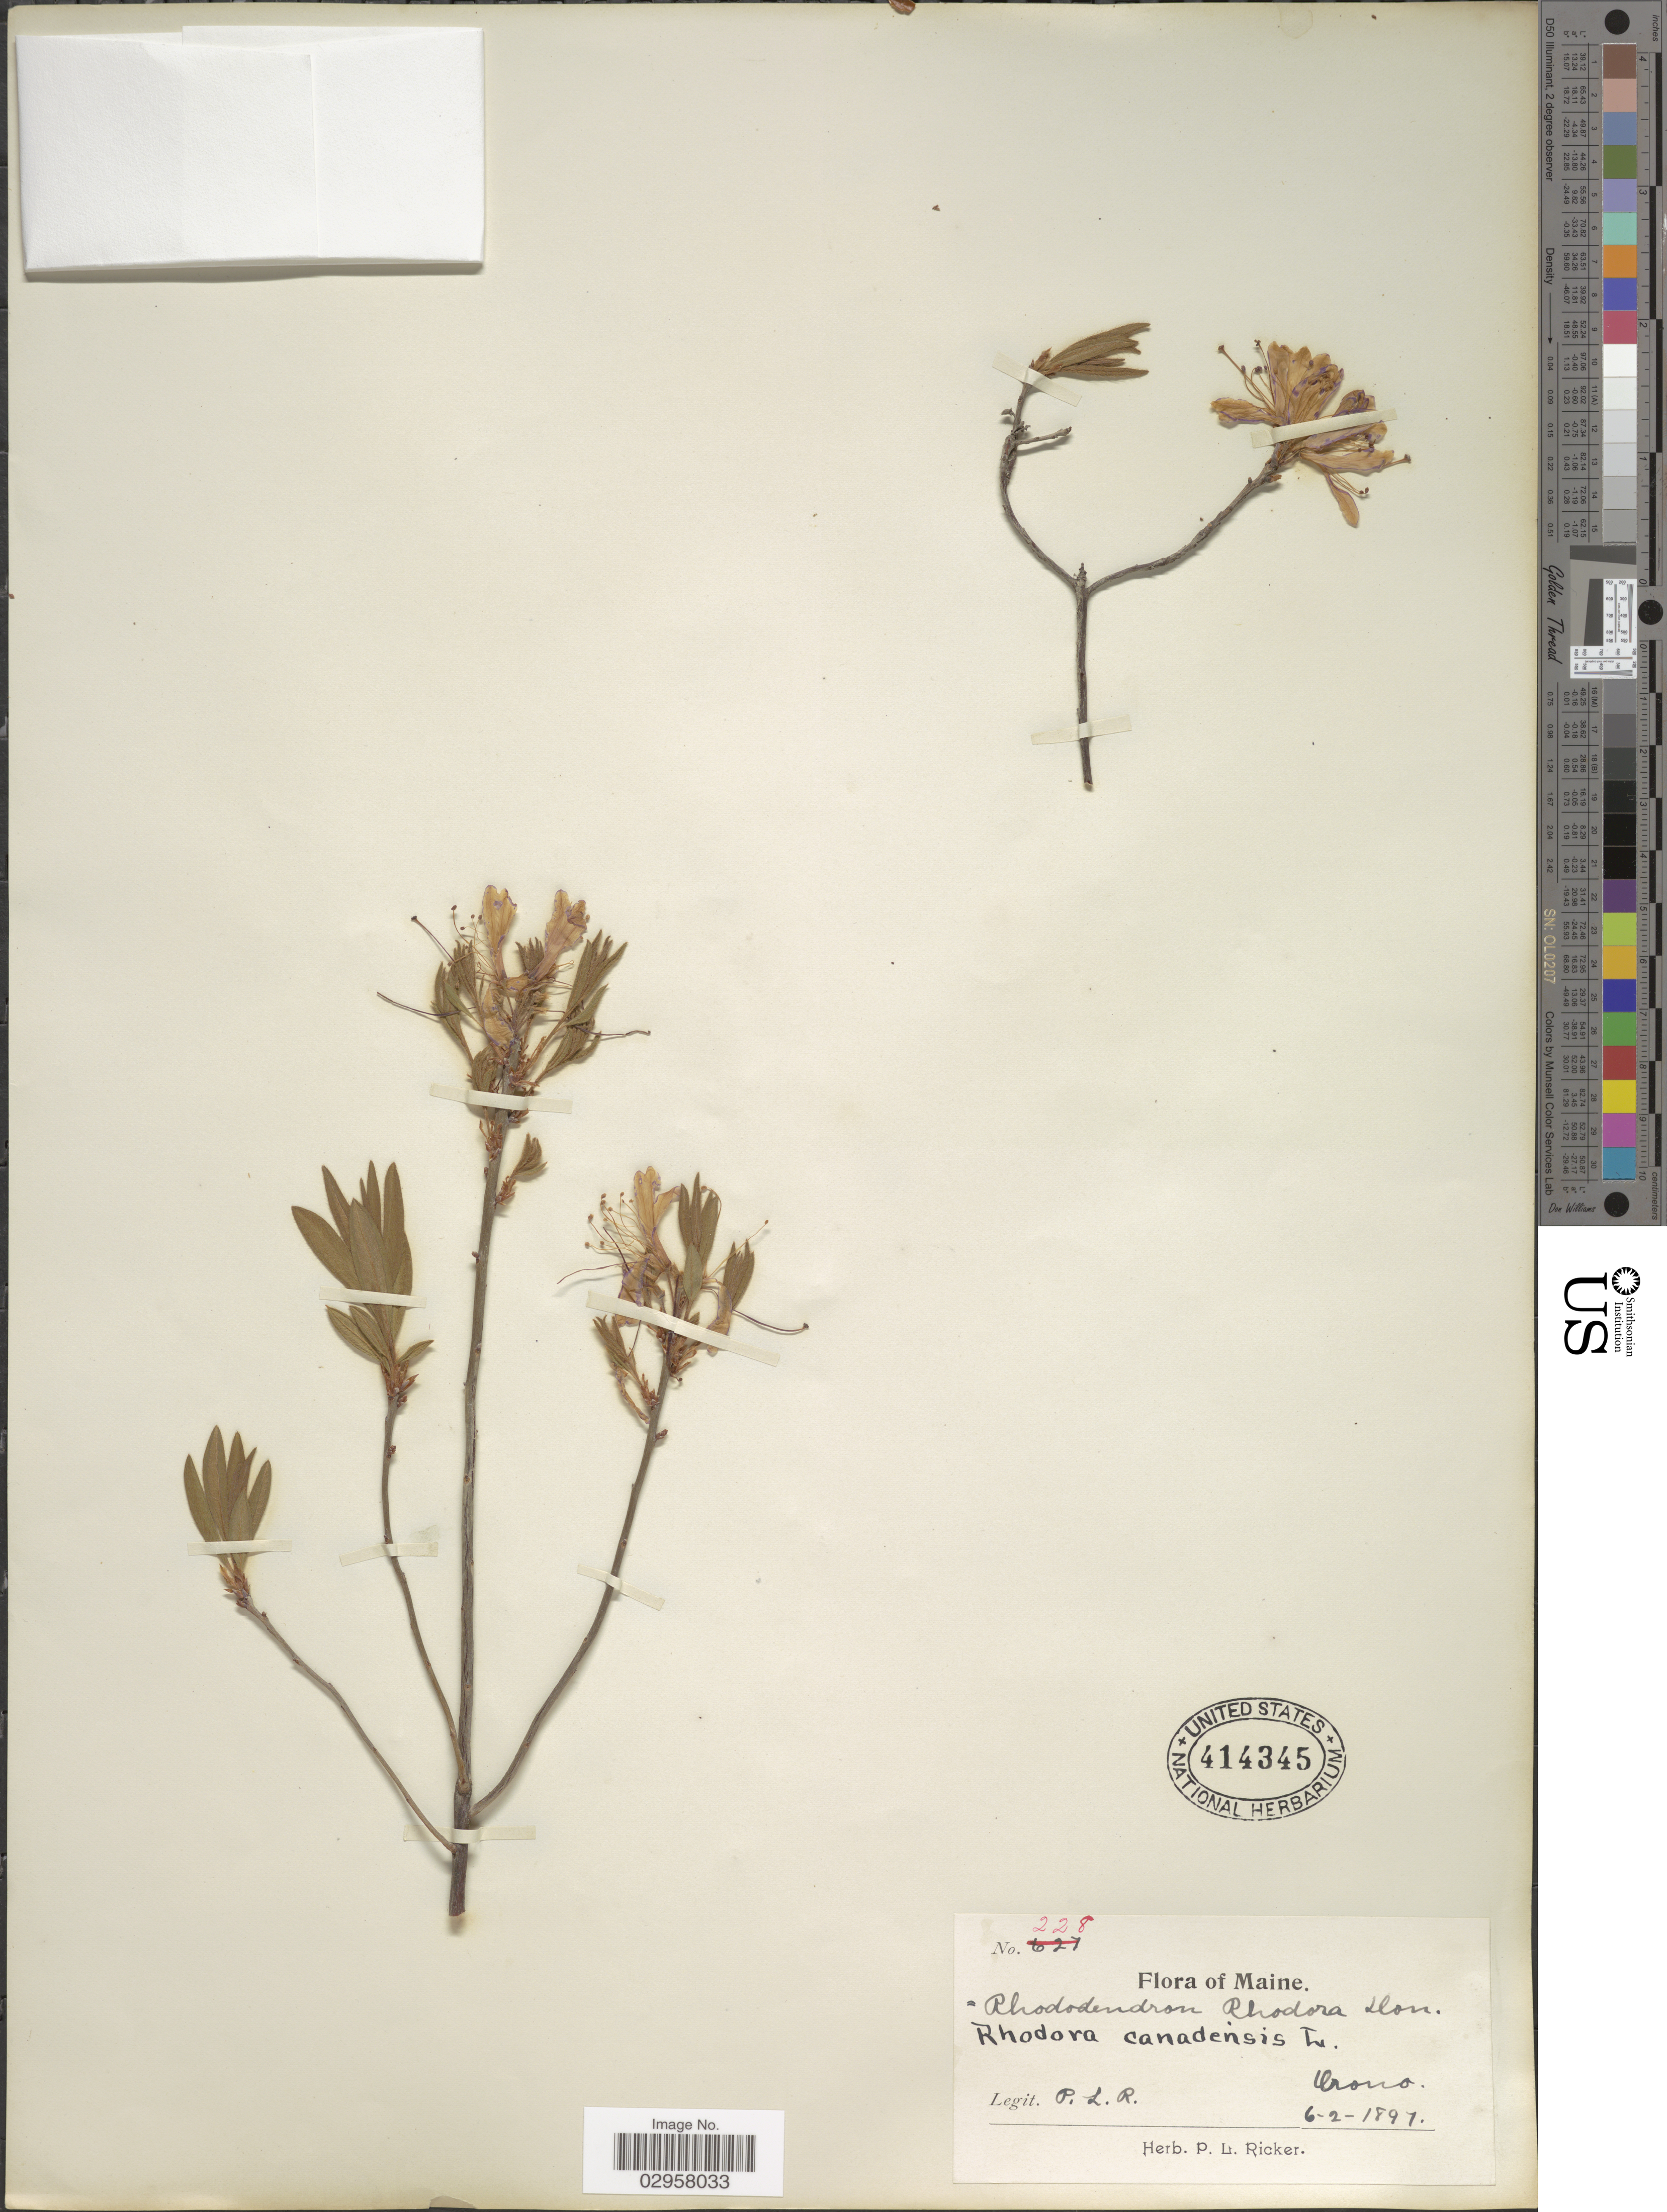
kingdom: Plantae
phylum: Tracheophyta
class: Magnoliopsida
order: Ericales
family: Ericaceae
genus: Rhododendron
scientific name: Rhododendron canadense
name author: (L.) Torr.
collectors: P. Ricker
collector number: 228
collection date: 1897-02-06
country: United States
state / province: Maine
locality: Orono.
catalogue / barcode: US 414345